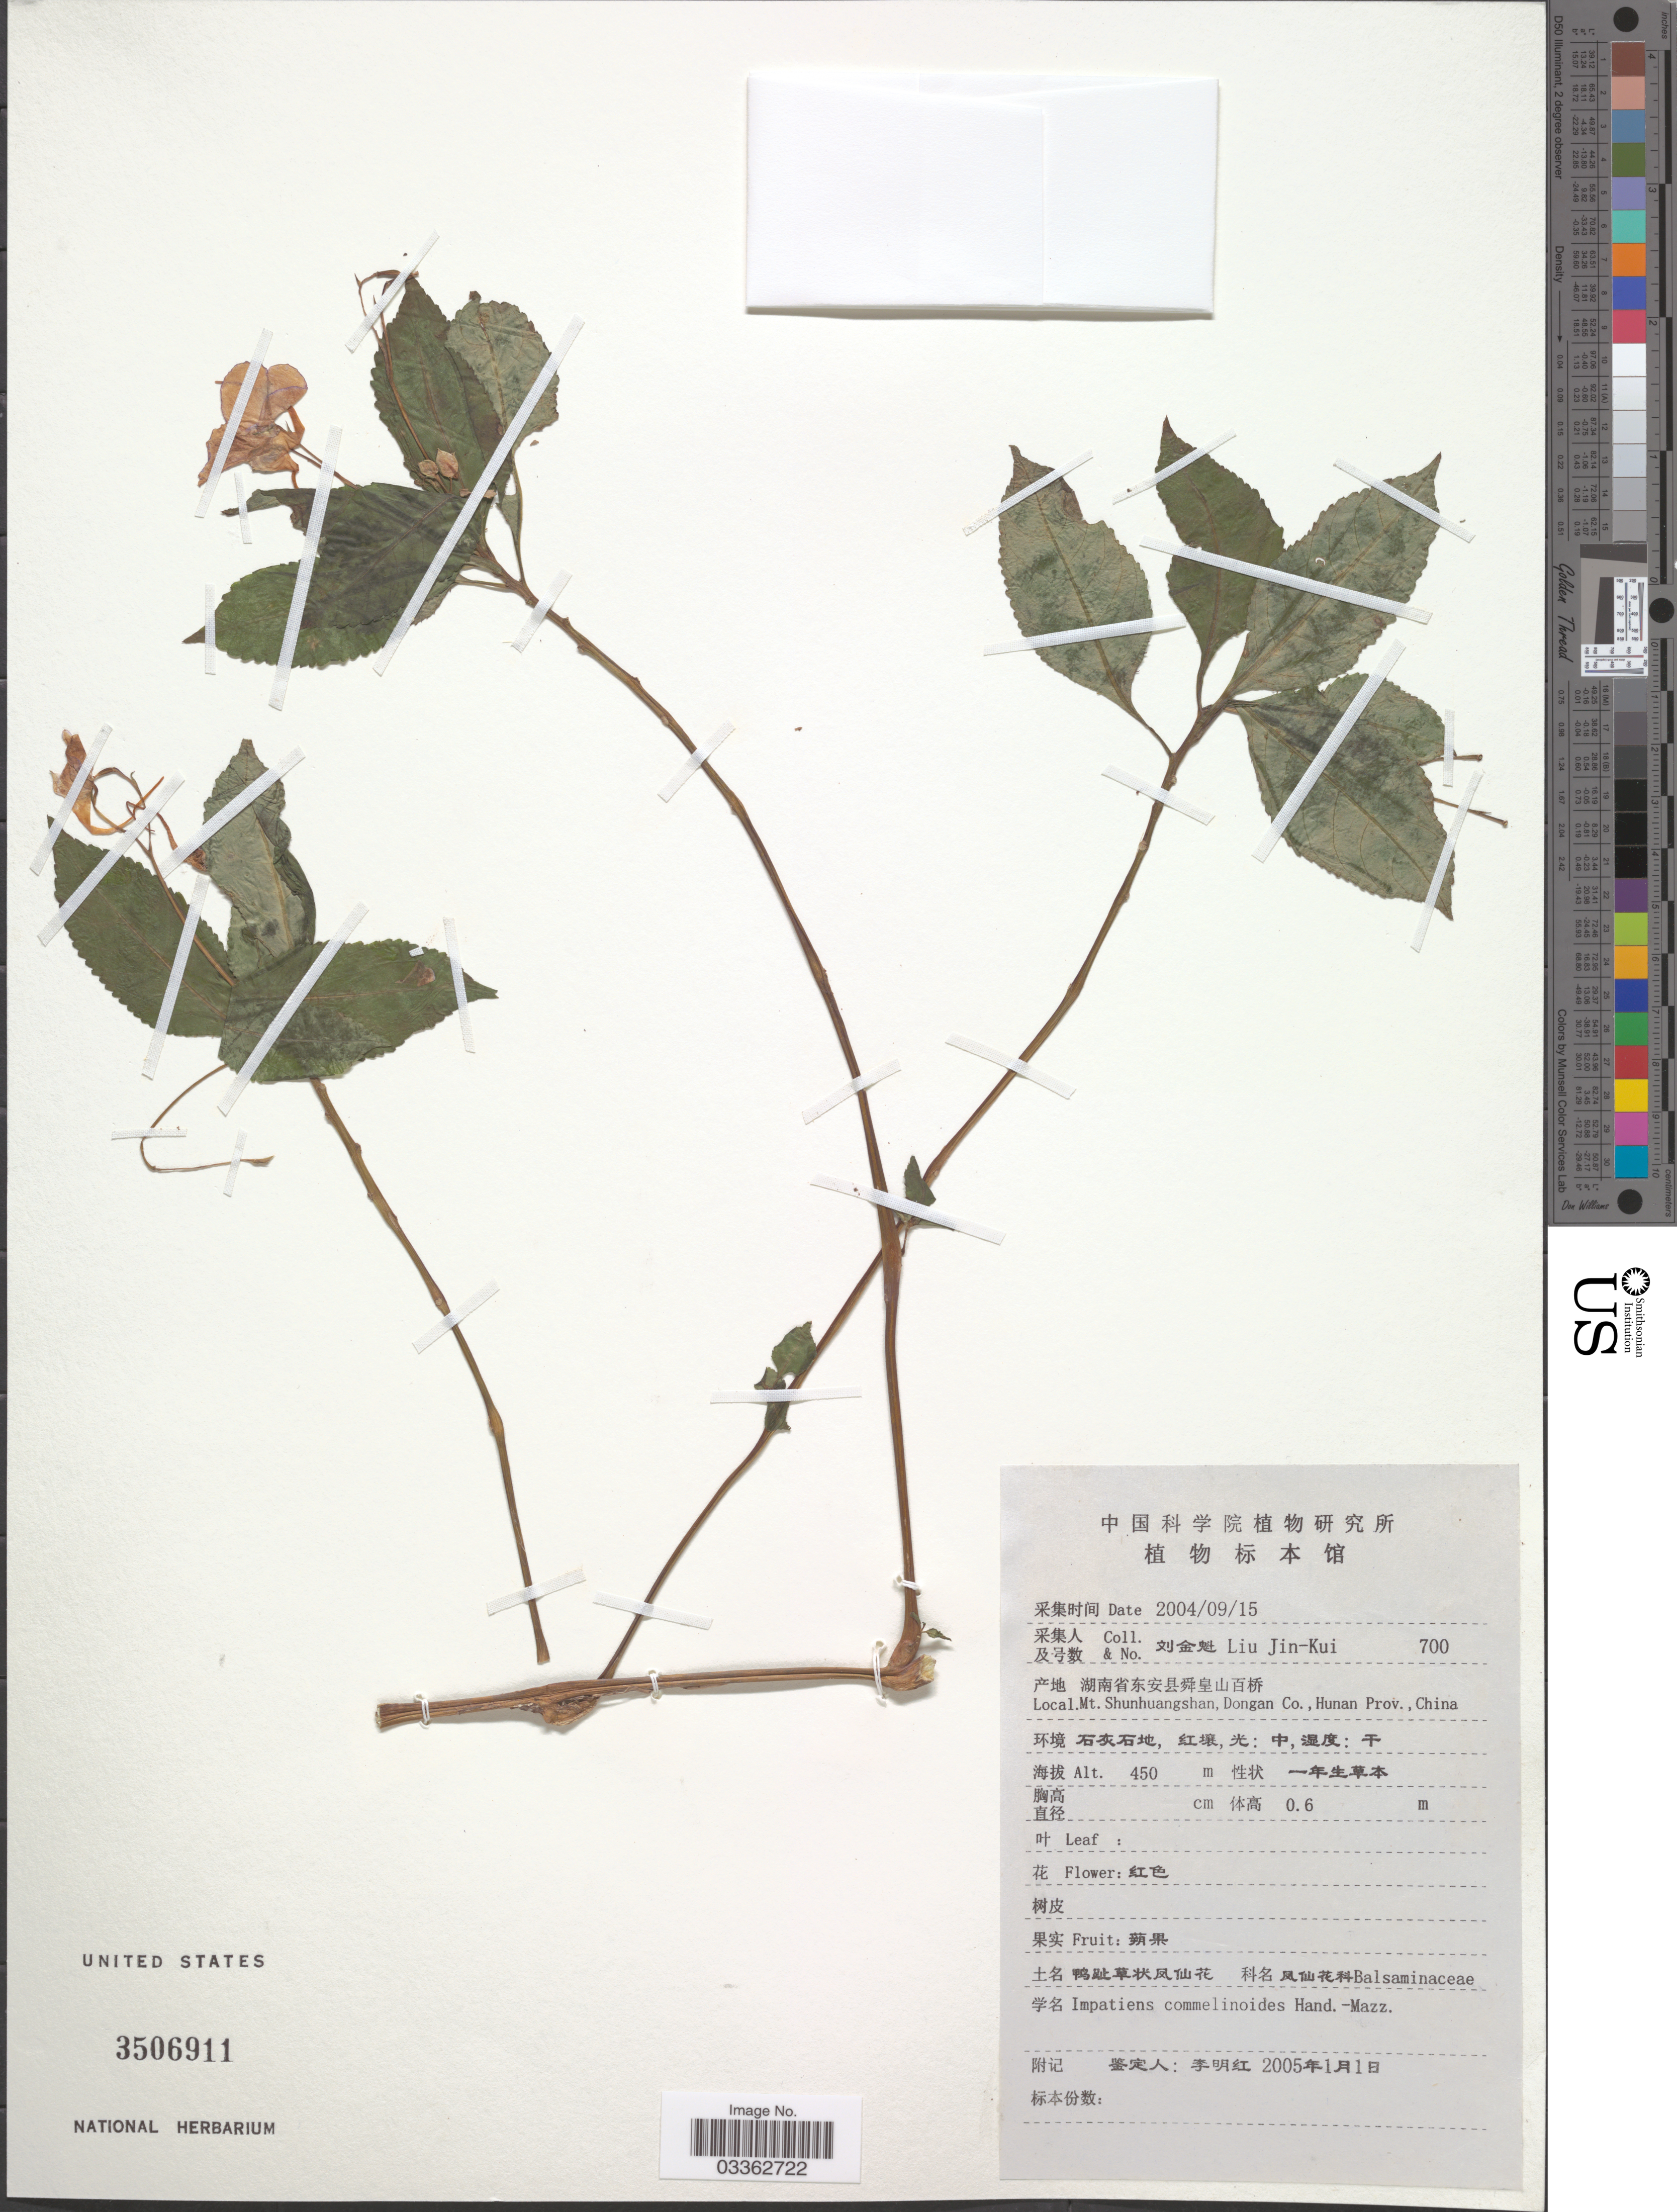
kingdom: Plantae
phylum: Tracheophyta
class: Magnoliopsida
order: Ericales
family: Balsaminaceae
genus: Impatiens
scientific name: Impatiens commelinoides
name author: Hand.-Mazz.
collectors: Liu Jin-Kui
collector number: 700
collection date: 2004-09-15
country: China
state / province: Hunan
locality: Mt. Shunhuangshan, Dongan Co.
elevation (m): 450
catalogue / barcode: US 3506911